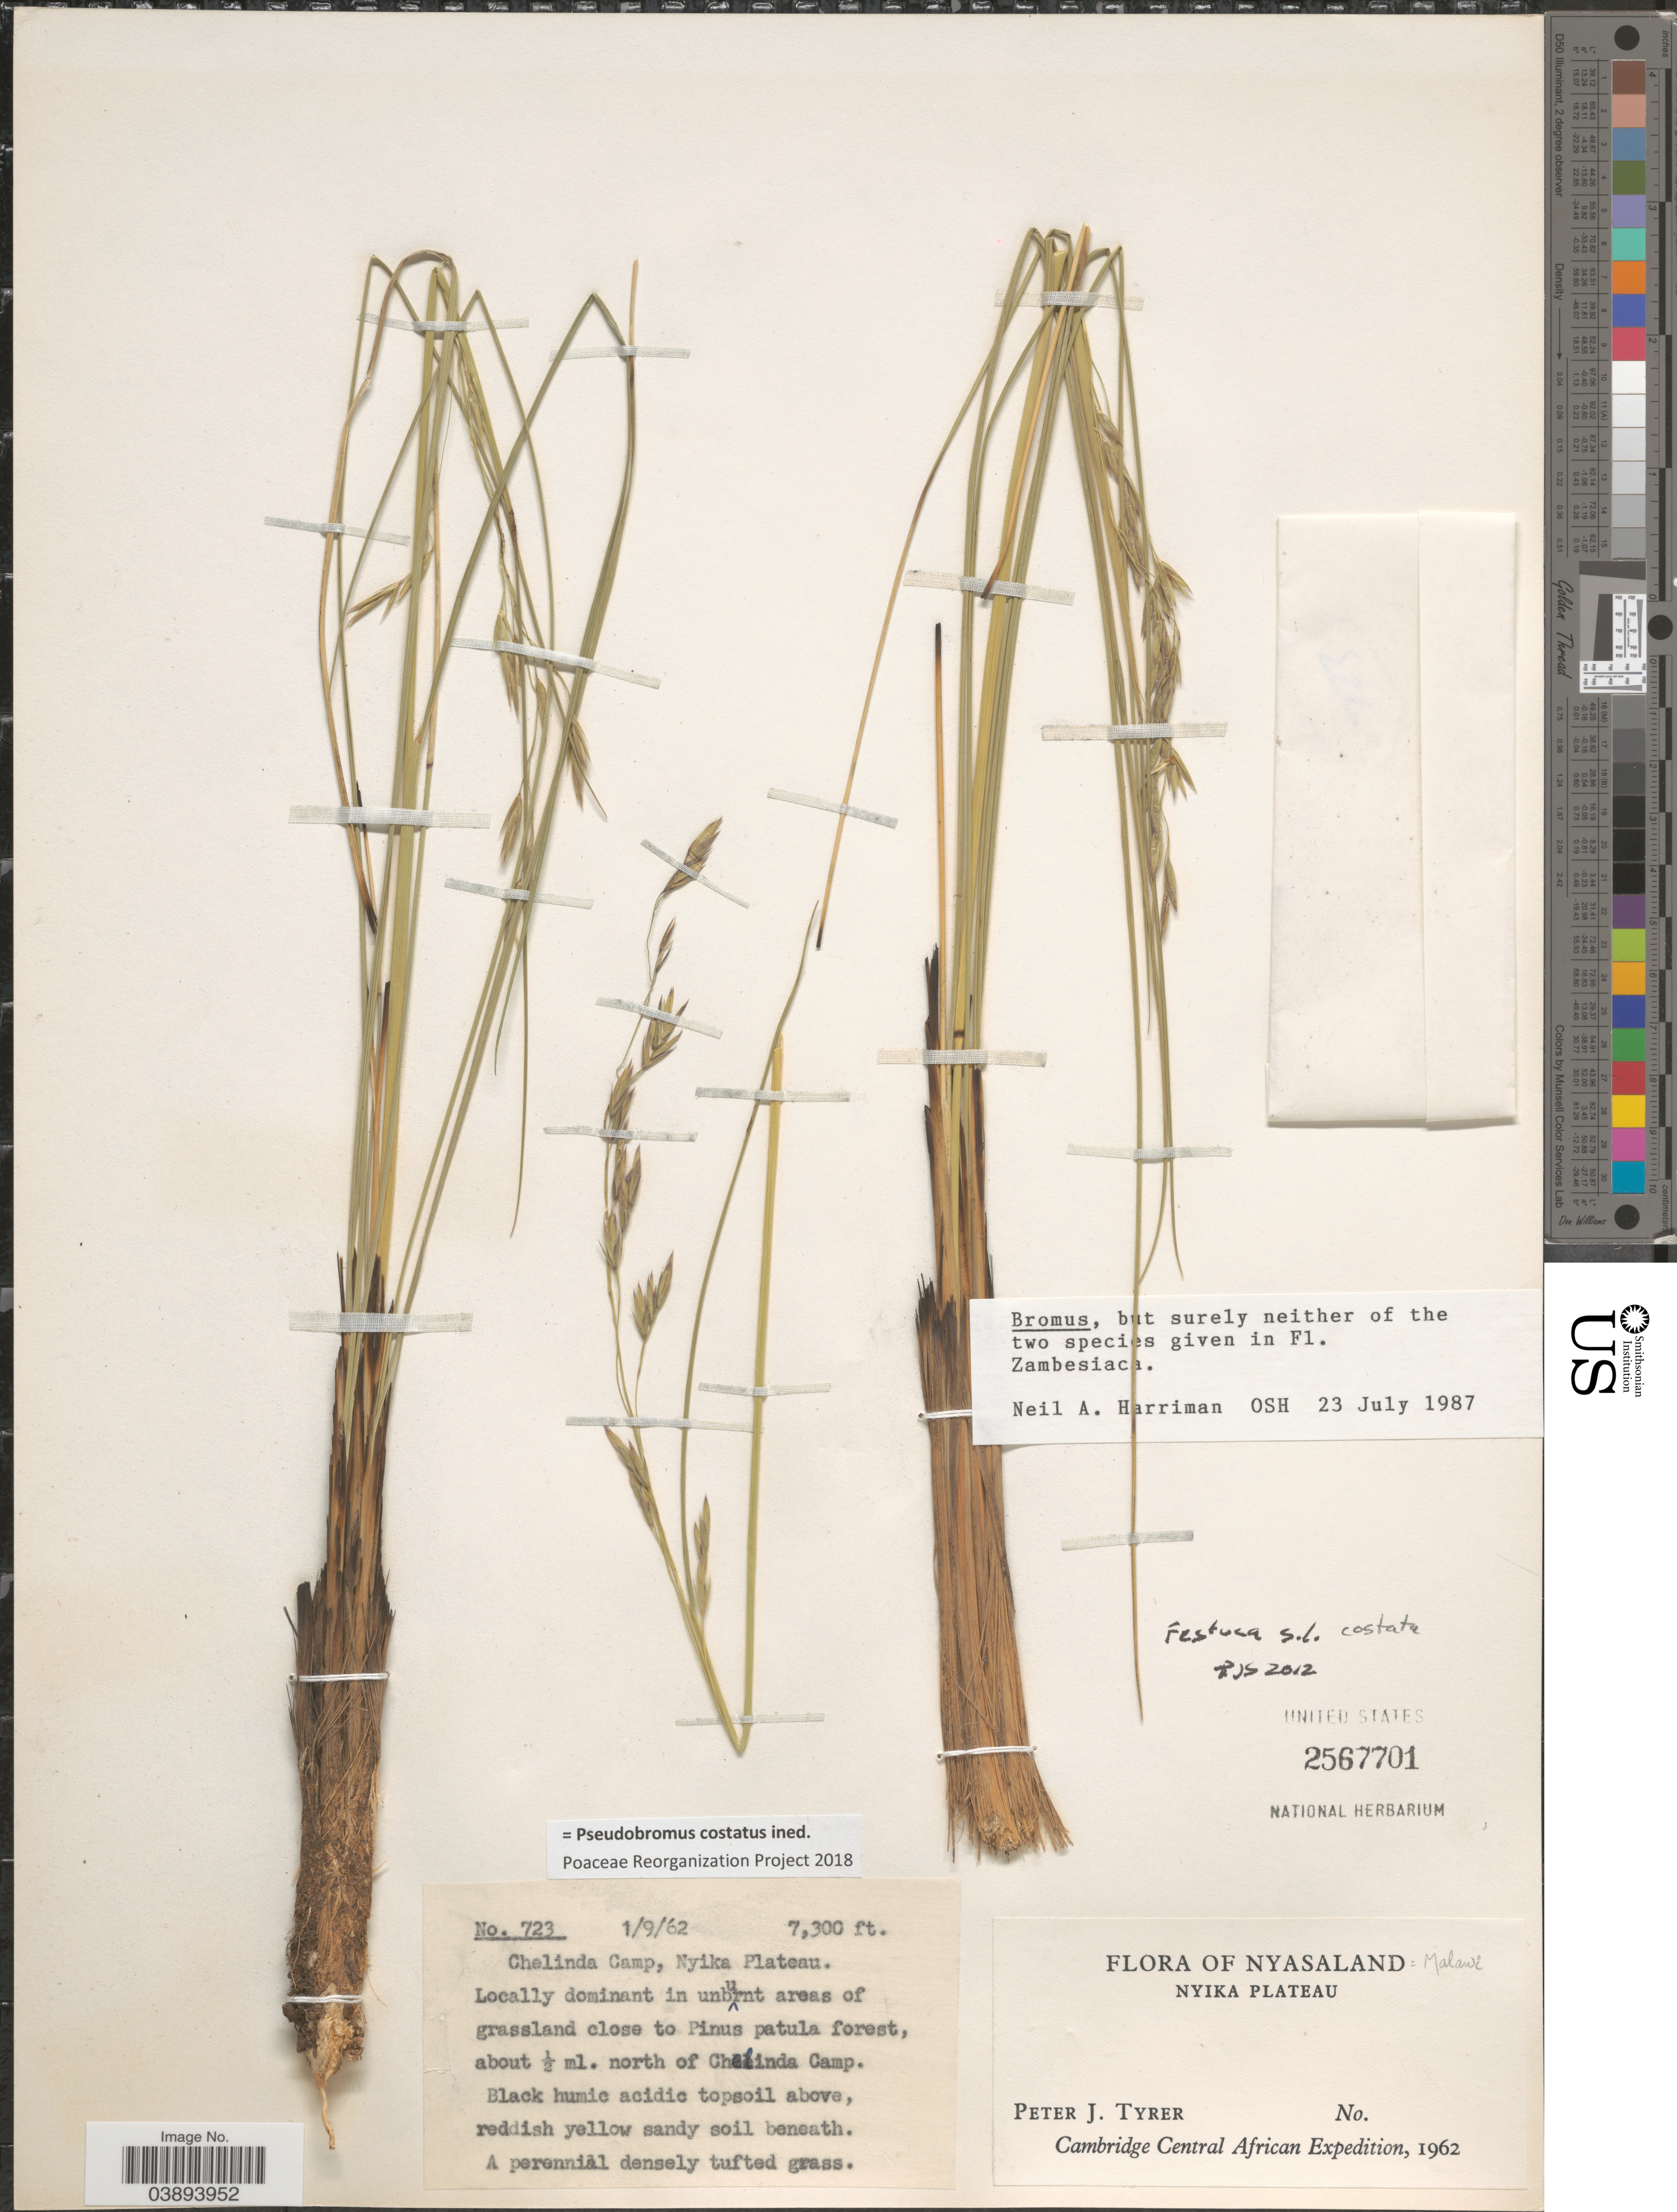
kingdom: Plantae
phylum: Tracheophyta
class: Liliopsida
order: Poales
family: Poaceae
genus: Pseudobromus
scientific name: Pseudobromus costatus ined.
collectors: P. Tyrer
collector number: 723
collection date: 1962-09-01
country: Malawi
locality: Nyasaland. Nyika Plateau. Chelinda Camp. About ½ mi. north of Chelinda Camp.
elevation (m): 2225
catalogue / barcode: US 2567701